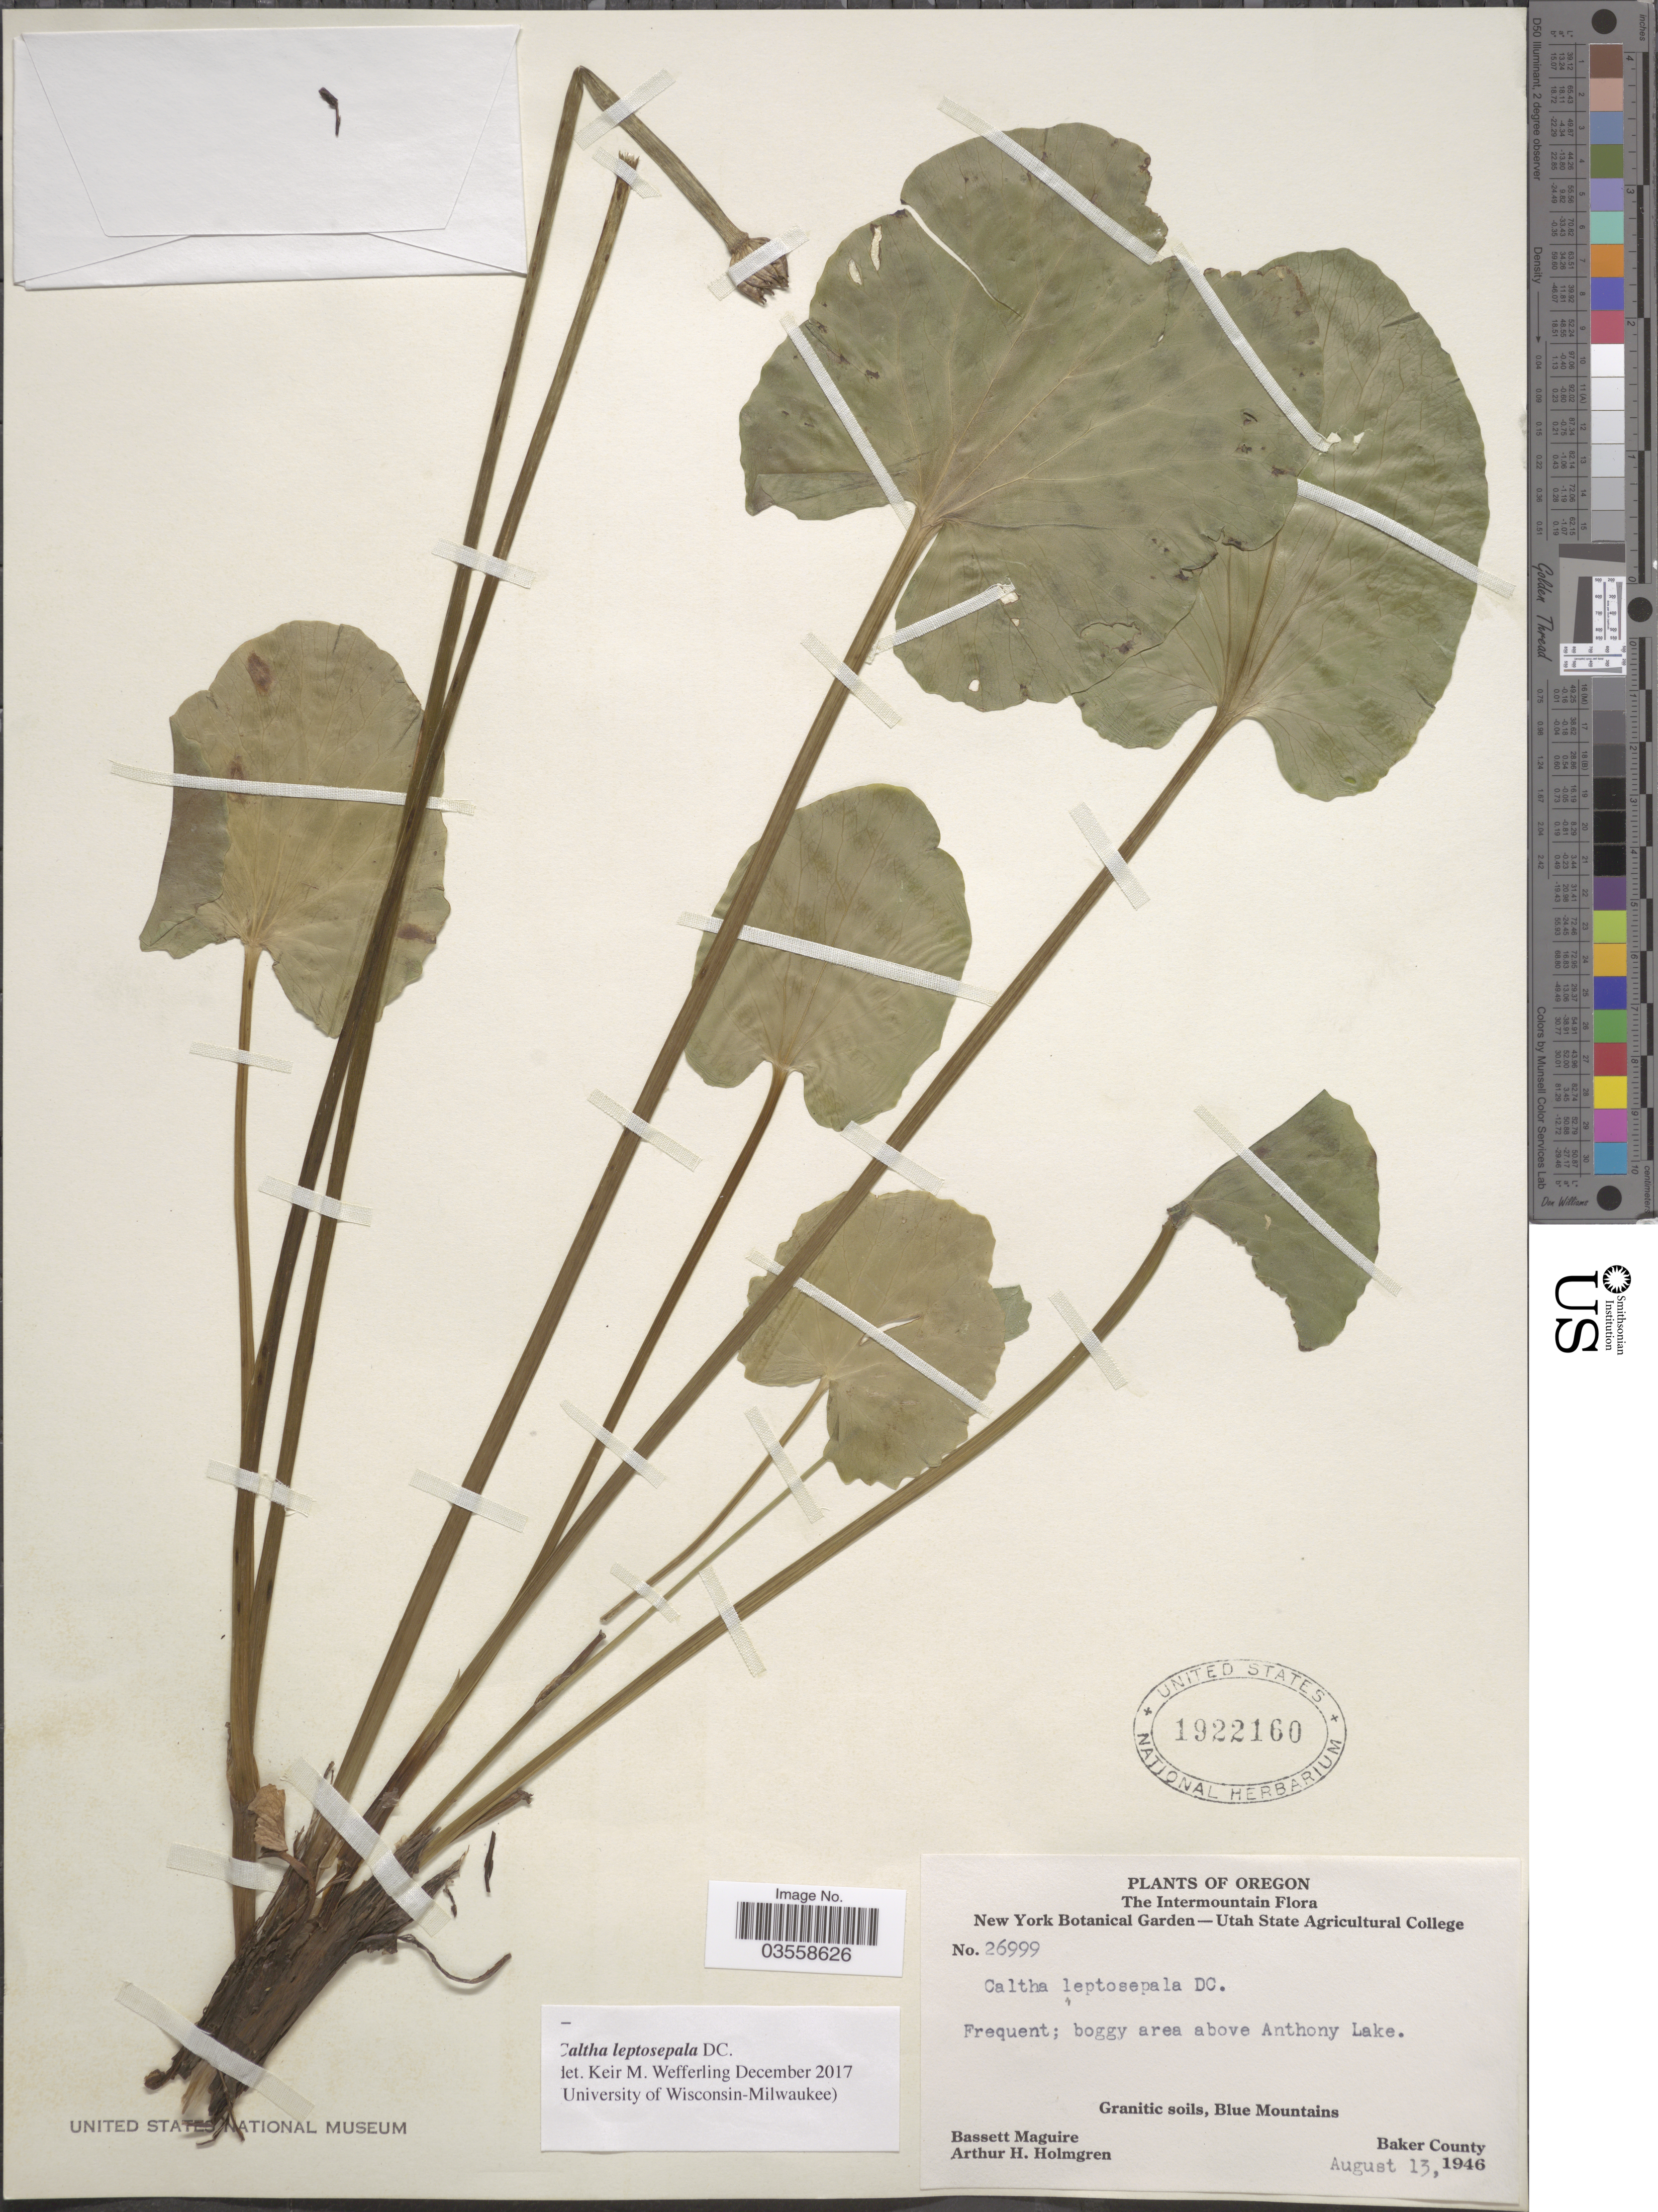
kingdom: Plantae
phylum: Tracheophyta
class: Magnoliopsida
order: Ranunculales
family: Ranunculaceae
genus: Caltha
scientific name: Caltha leptosepala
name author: DC.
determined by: Wefferling, Keir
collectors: B. Maguire & A. H. Holmgren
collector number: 26999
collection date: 1946-08-13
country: United States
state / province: Oregon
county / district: Baker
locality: The Intermountain. Boggy area above Anthony Lake. Granitic soils, Blue Mountains. Baker County.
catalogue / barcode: US 1922160